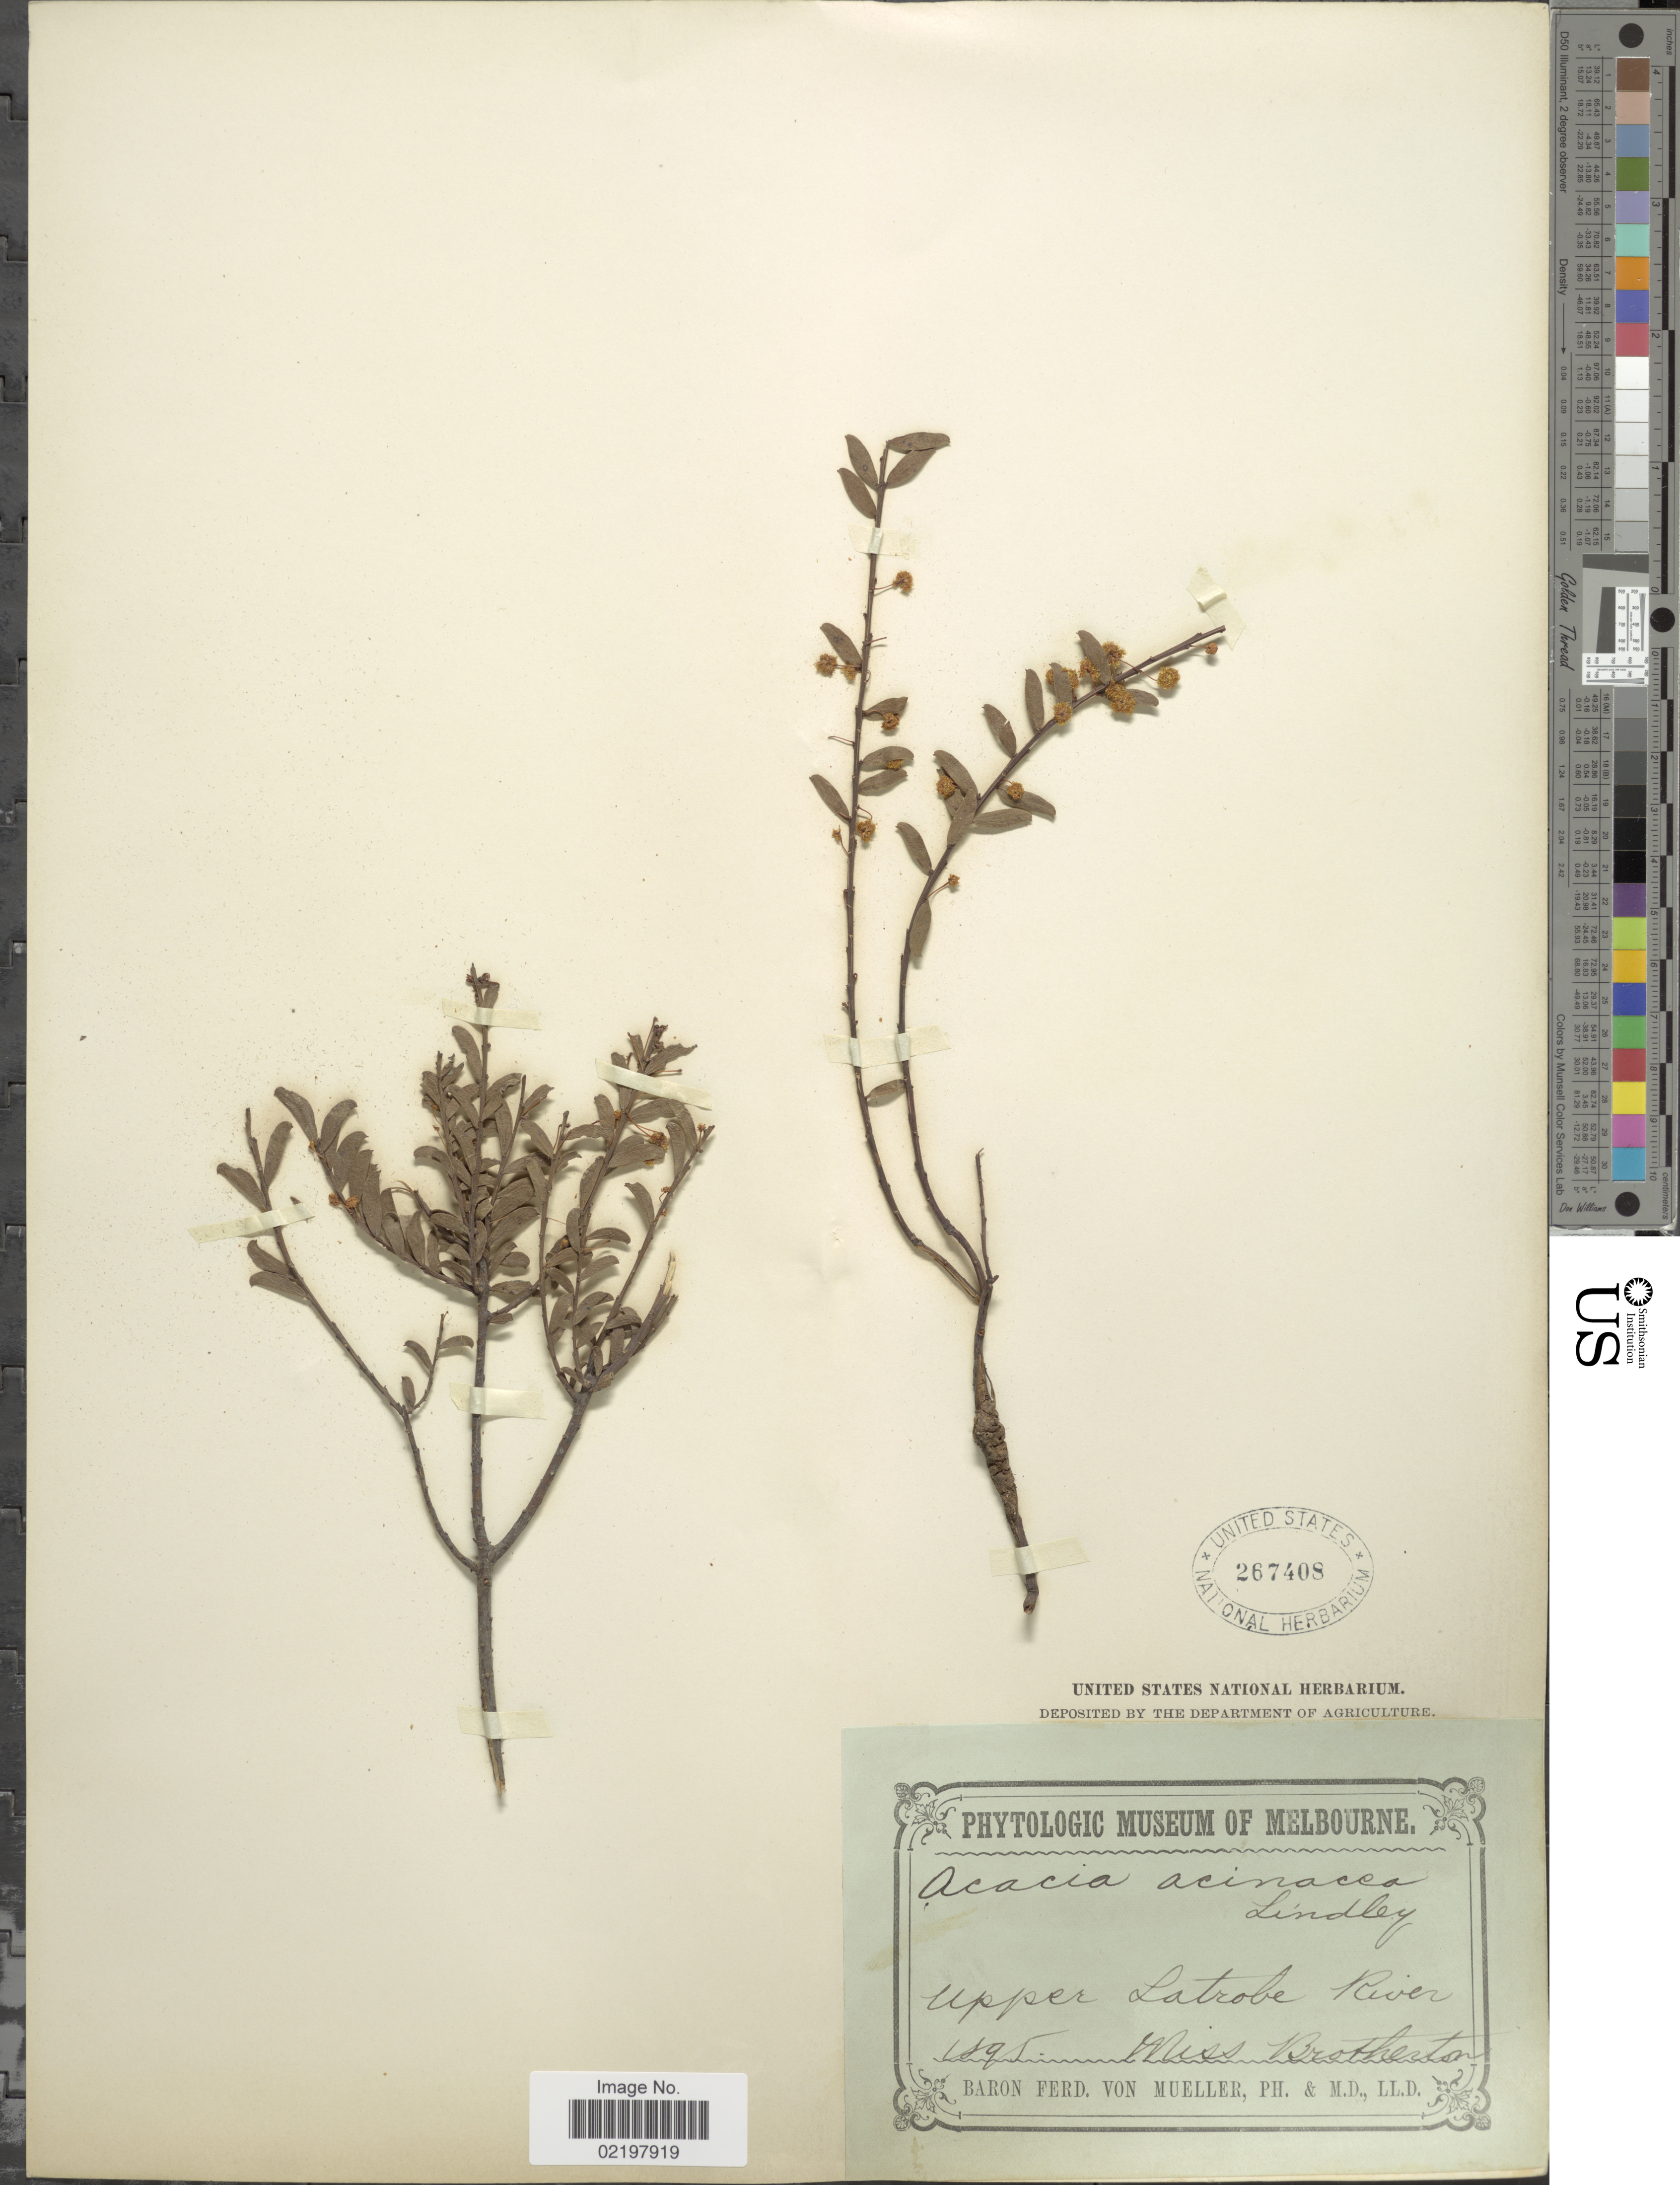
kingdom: Plantae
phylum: Tracheophyta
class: Magnoliopsida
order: Fabales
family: Fabaceae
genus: Acacia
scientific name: Acacia acinacea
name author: Lindl.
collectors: -. Brotherton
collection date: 1895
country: Australia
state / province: Victoria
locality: Upper Latrobe River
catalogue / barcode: US 267408